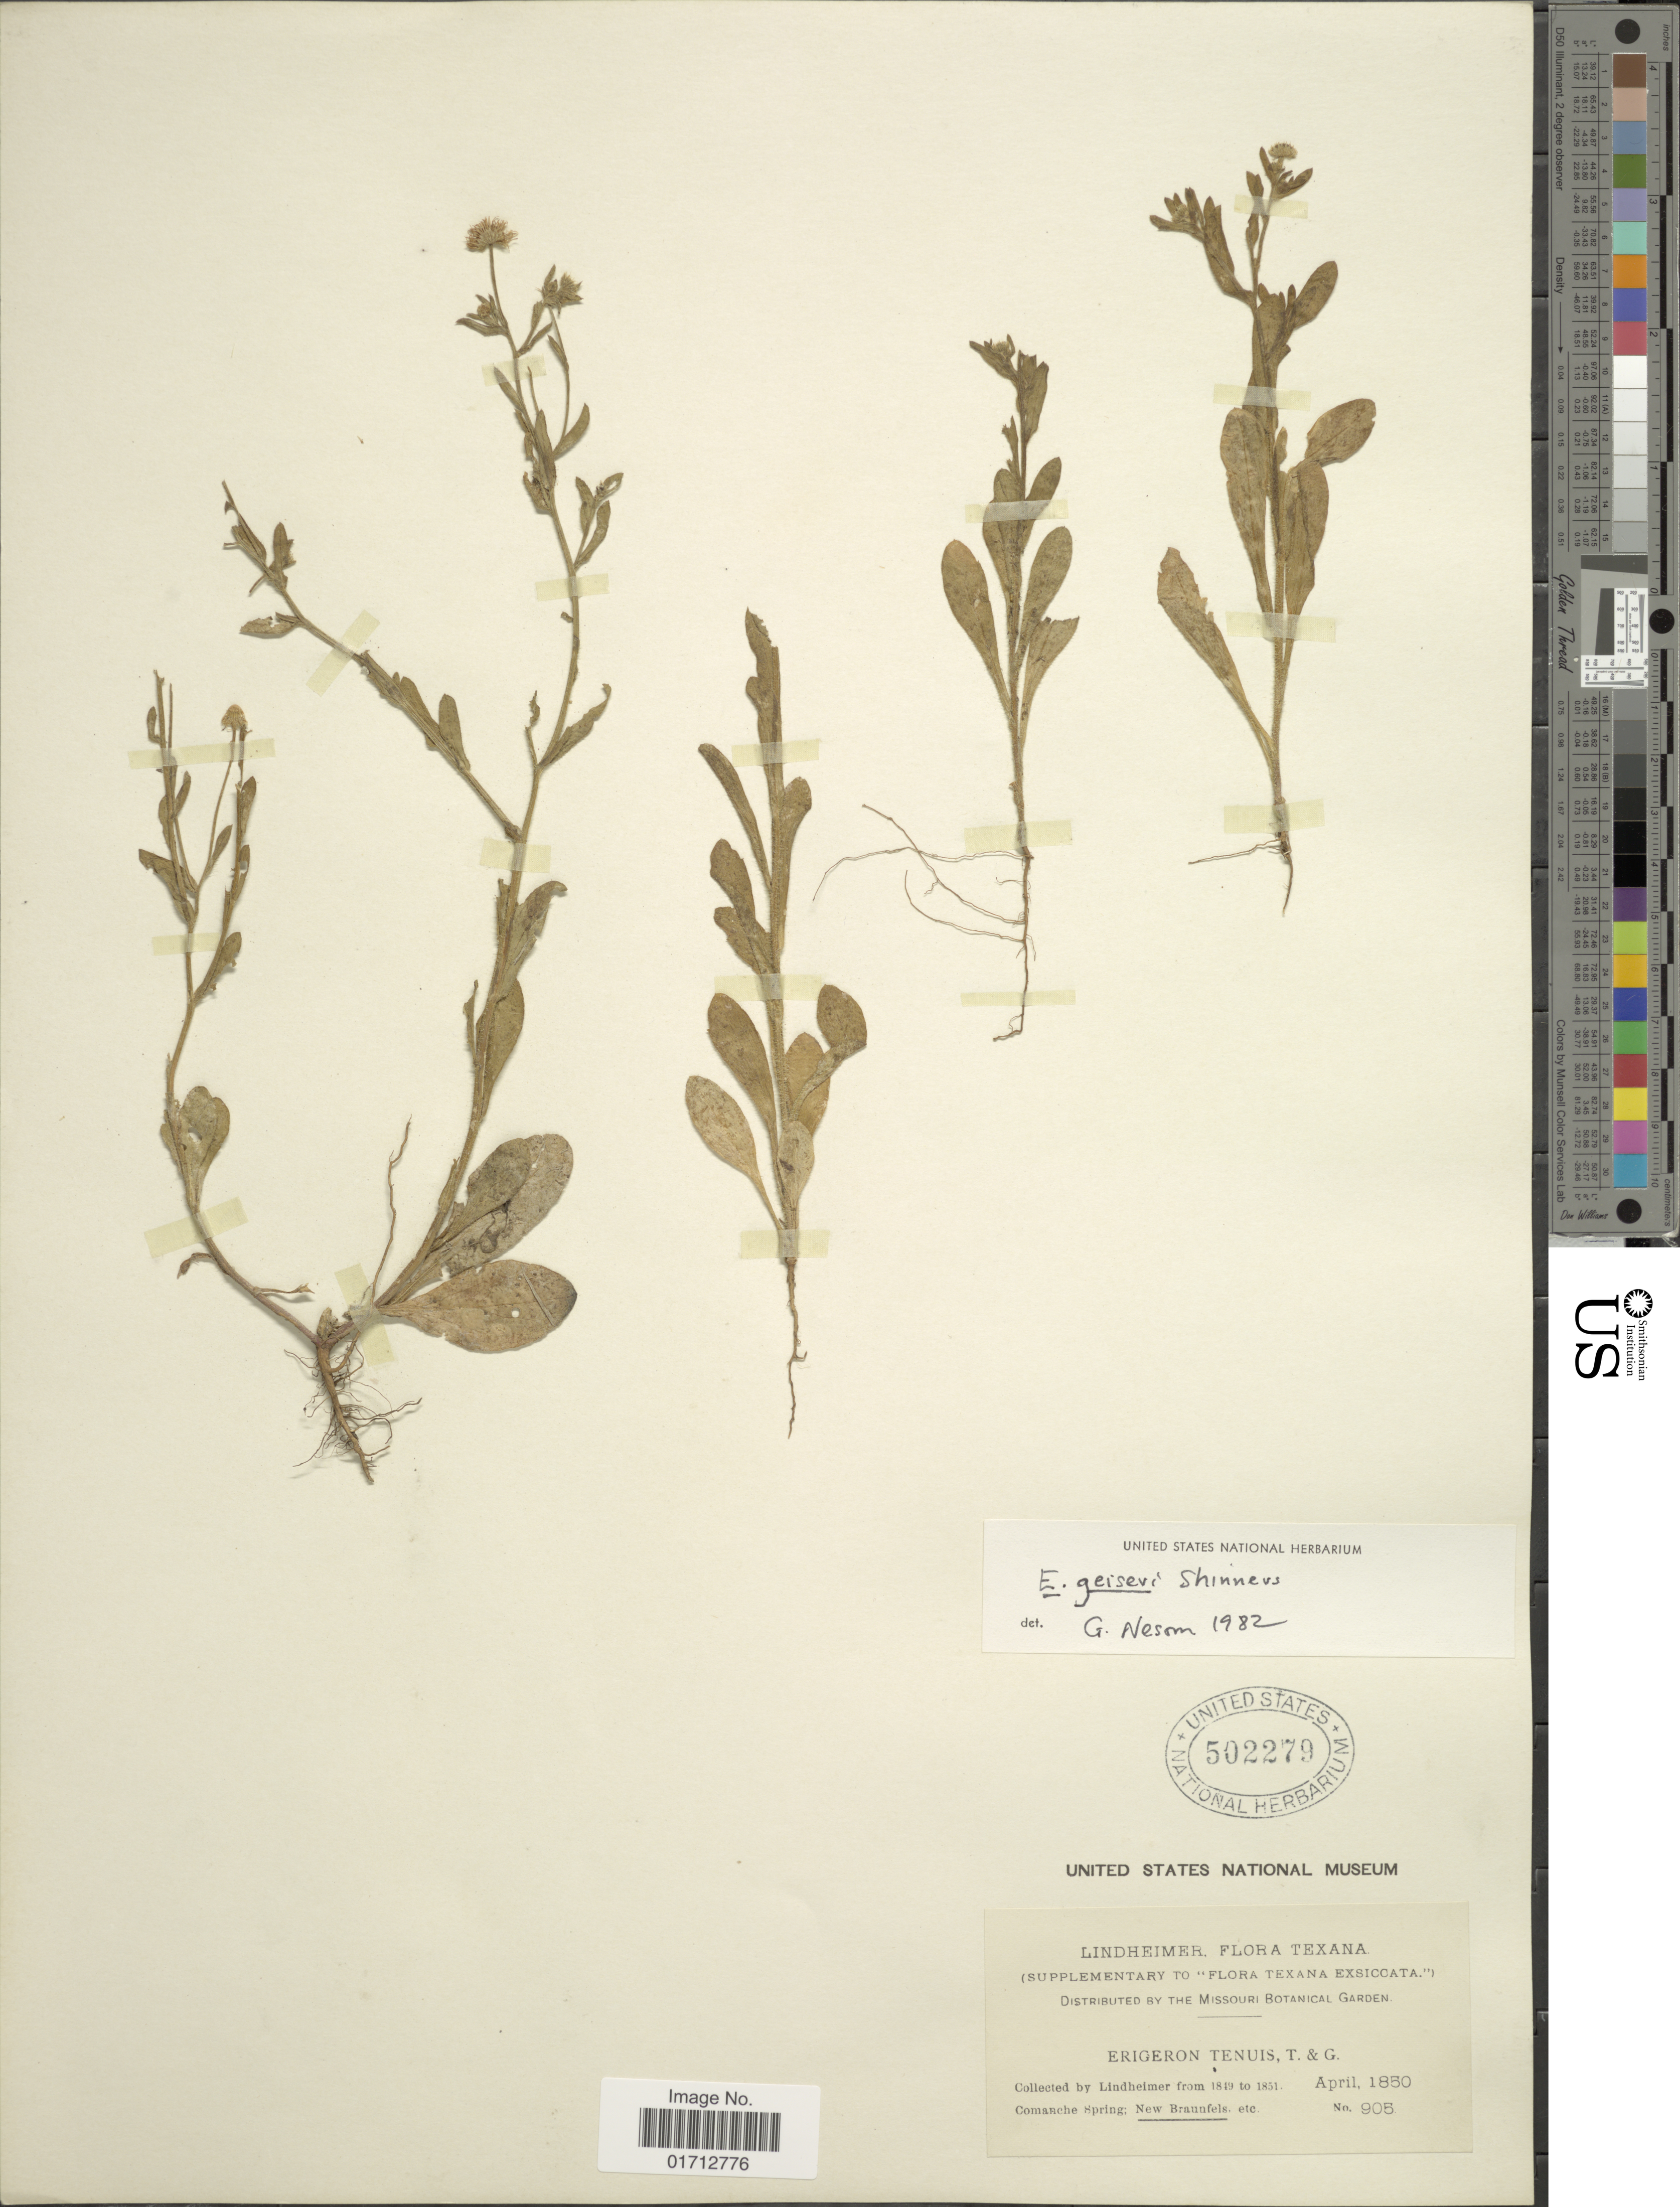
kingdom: Plantae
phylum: Tracheophyta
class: Magnoliopsida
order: Asterales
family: Asteraceae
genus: Erigeron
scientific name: Erigeron geiseri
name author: Shinners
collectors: -. Lindheimer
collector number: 905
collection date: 1850-04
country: United States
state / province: Texas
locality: Comanche Spring; New Braunfels. etc.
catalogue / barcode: US 502279